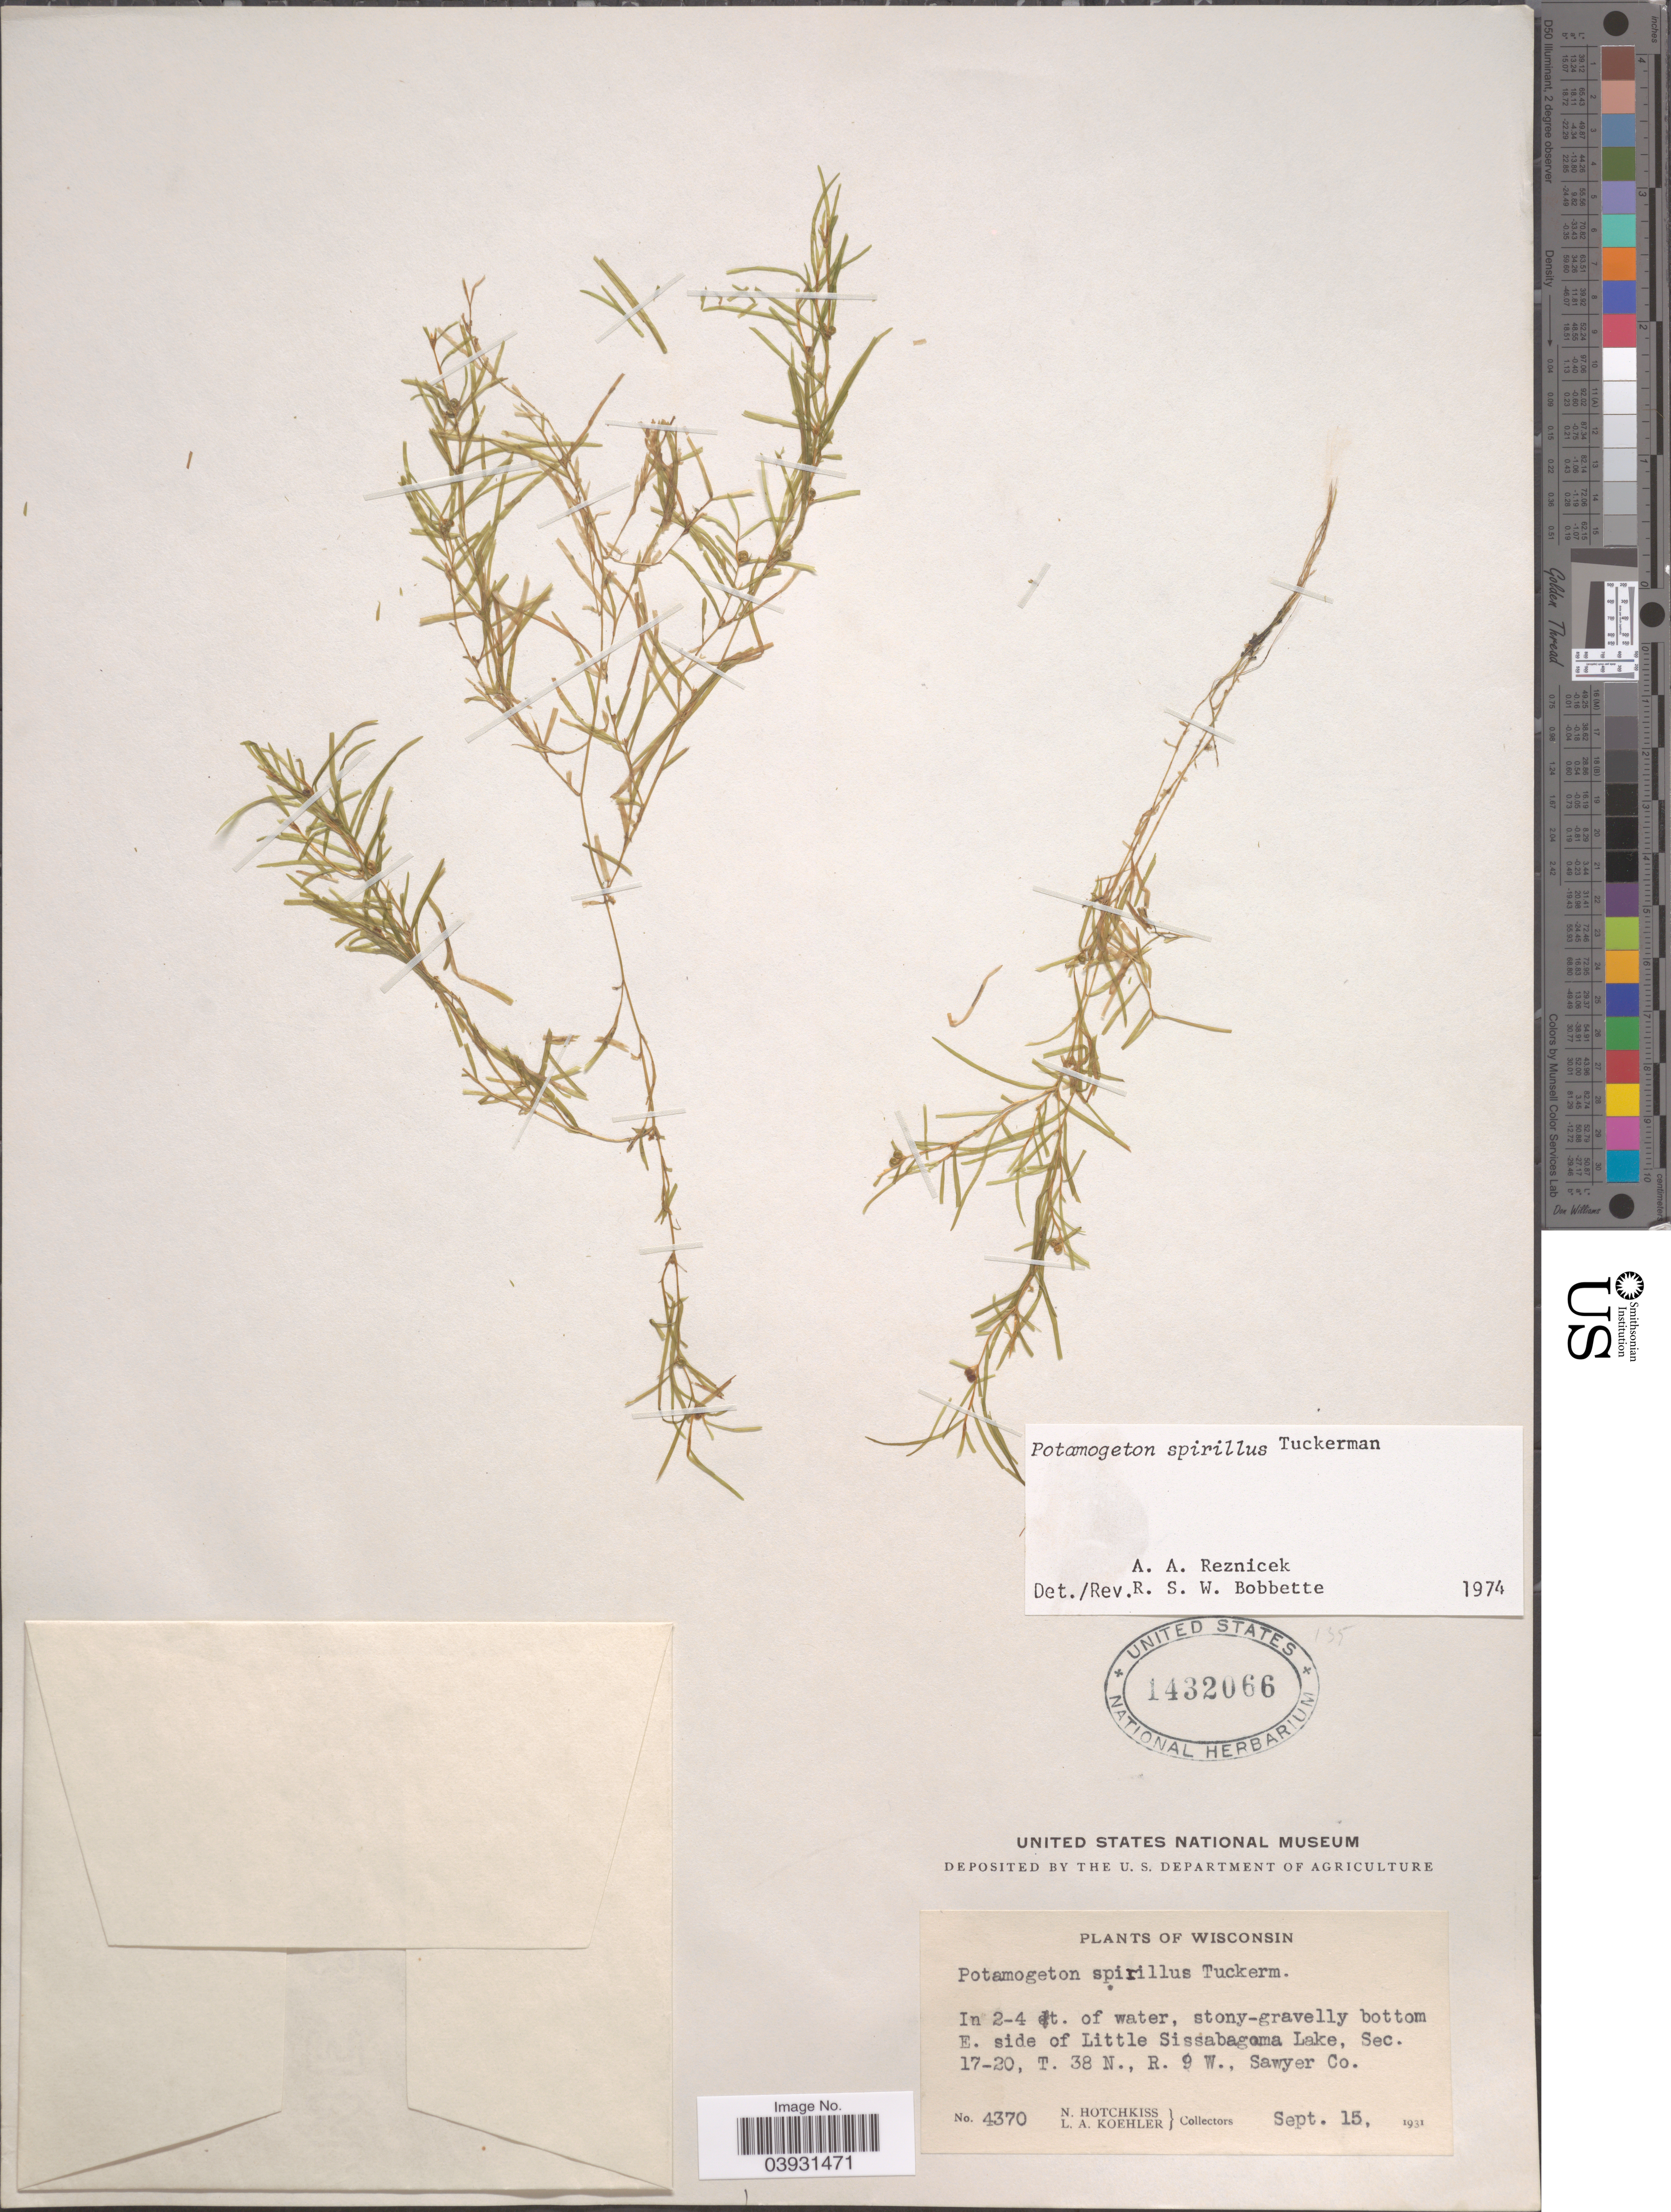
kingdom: Plantae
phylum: Tracheophyta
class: Liliopsida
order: Alismatales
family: Potamogetonaceae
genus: Potamogeton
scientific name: Potamogeton spirillus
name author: Tuck.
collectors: N. Hotchkiss & L. Koehler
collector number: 4370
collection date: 1931-09-15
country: United States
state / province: Wisconsin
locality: E. side of Little Sissabagom Lake, Sec. 17-20, T.38 N., R. 9 W., Sawyer Co.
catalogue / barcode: US 1432066